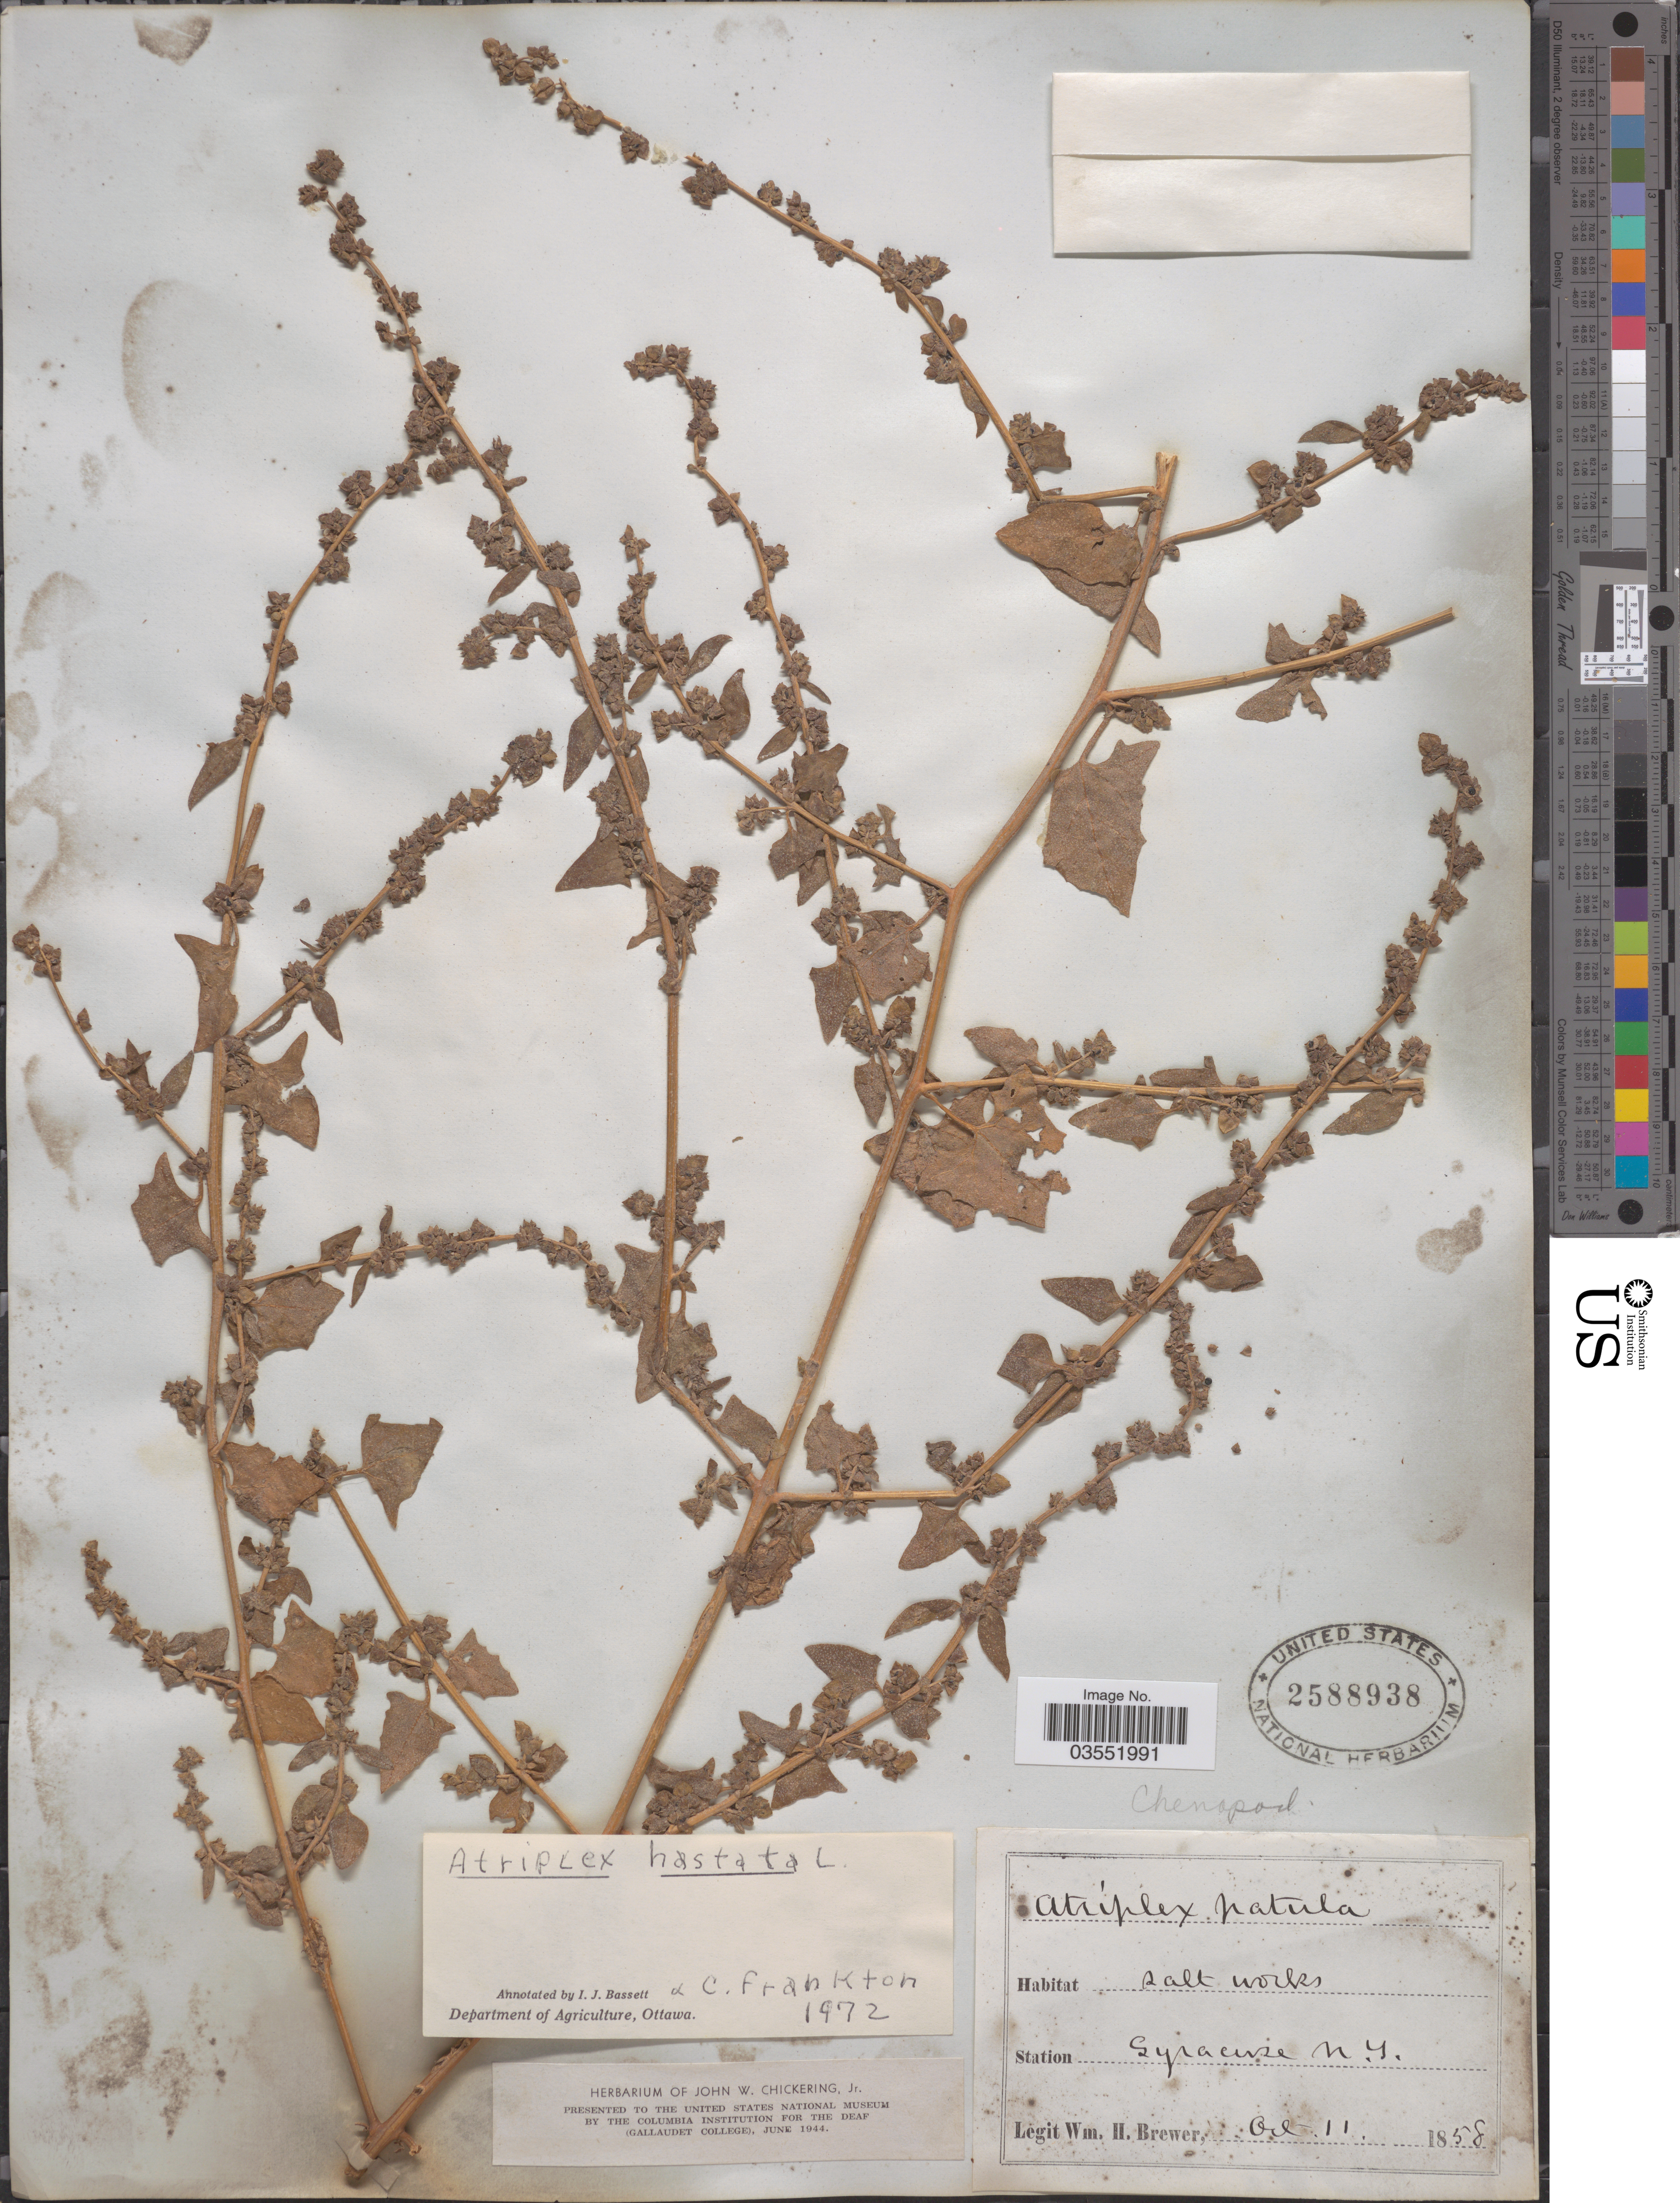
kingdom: Plantae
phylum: Tracheophyta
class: Magnoliopsida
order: Caryophyllales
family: Amaranthaceae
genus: Atriplex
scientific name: Atriplex hastata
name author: L.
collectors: W. H. Brewer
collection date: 1958-10-11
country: United States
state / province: New York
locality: Station Syracuse.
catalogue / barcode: US 2588938